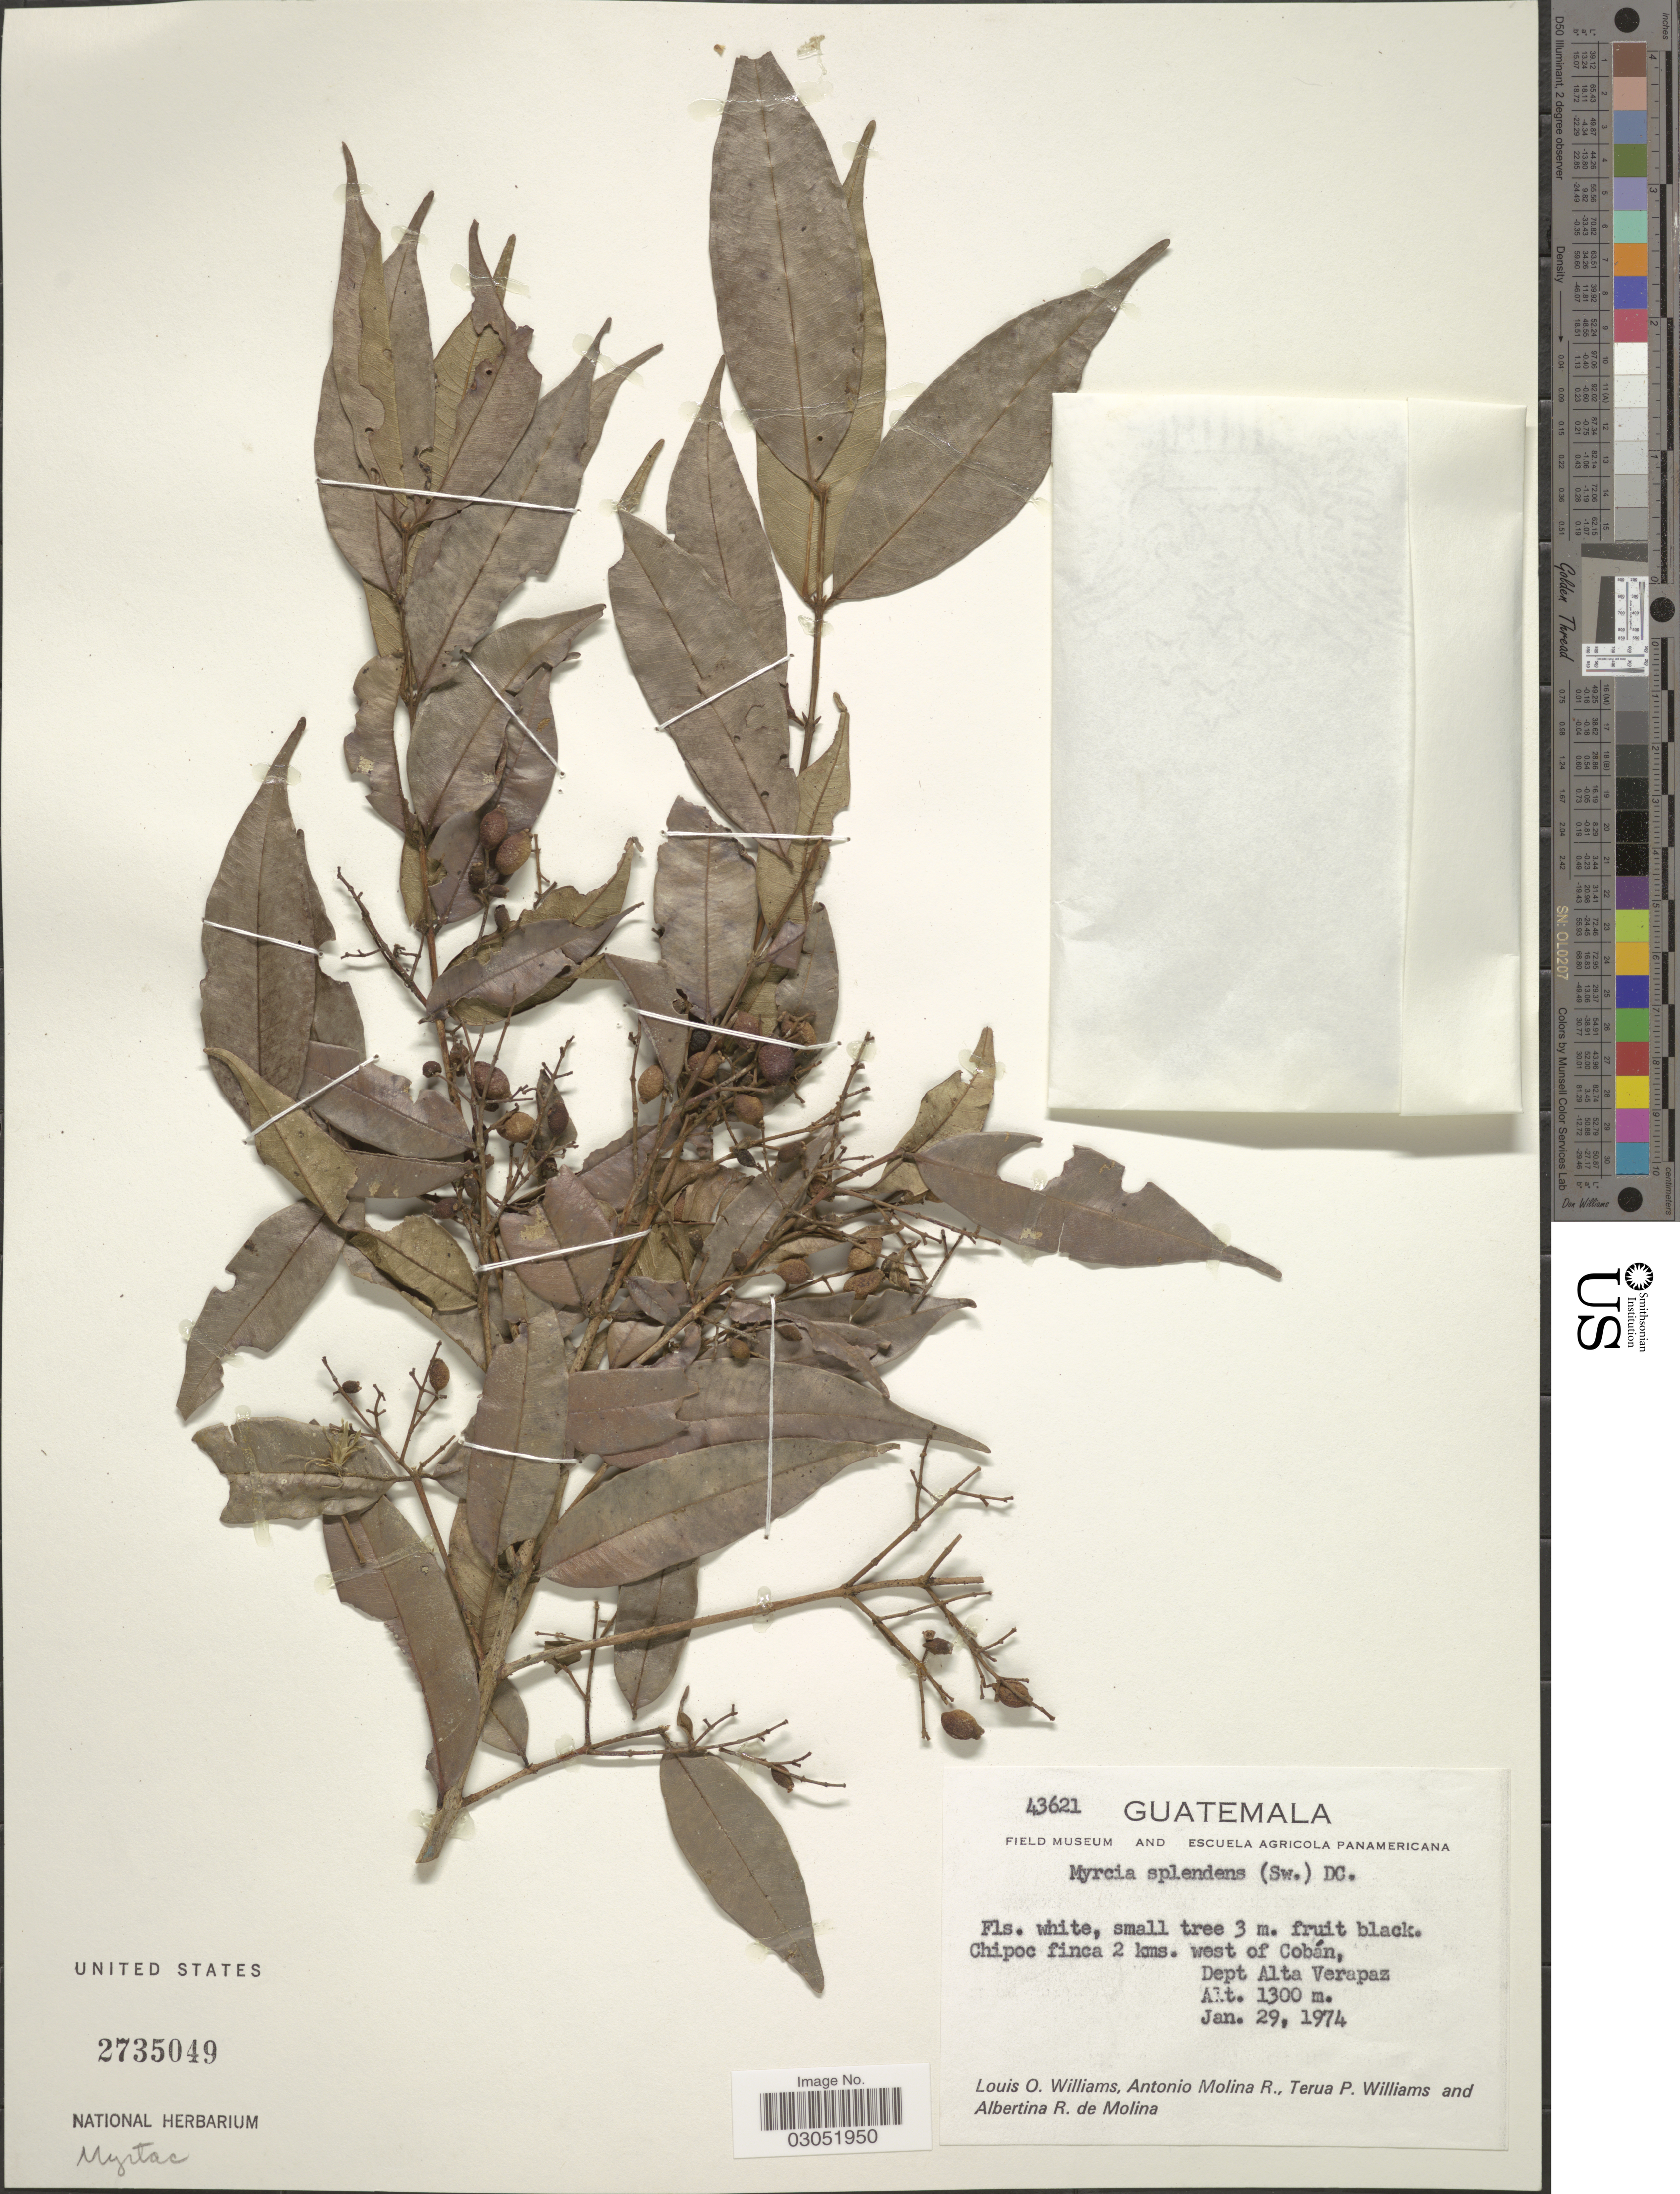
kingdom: Plantae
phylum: Tracheophyta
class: Magnoliopsida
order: Myrtales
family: Myrtaceae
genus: Myrcia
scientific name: Myrcia splendens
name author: (Sw.) DC.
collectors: L. O. Williams, A. Molina R., T. Williams & A. R. Molina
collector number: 43621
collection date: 1974-01-29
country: Guatemala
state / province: Alta Verapaz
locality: Chipoc finca 2 kms. west of Cobán. Dept Alta Verapaz.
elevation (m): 1300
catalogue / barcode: US 2735049